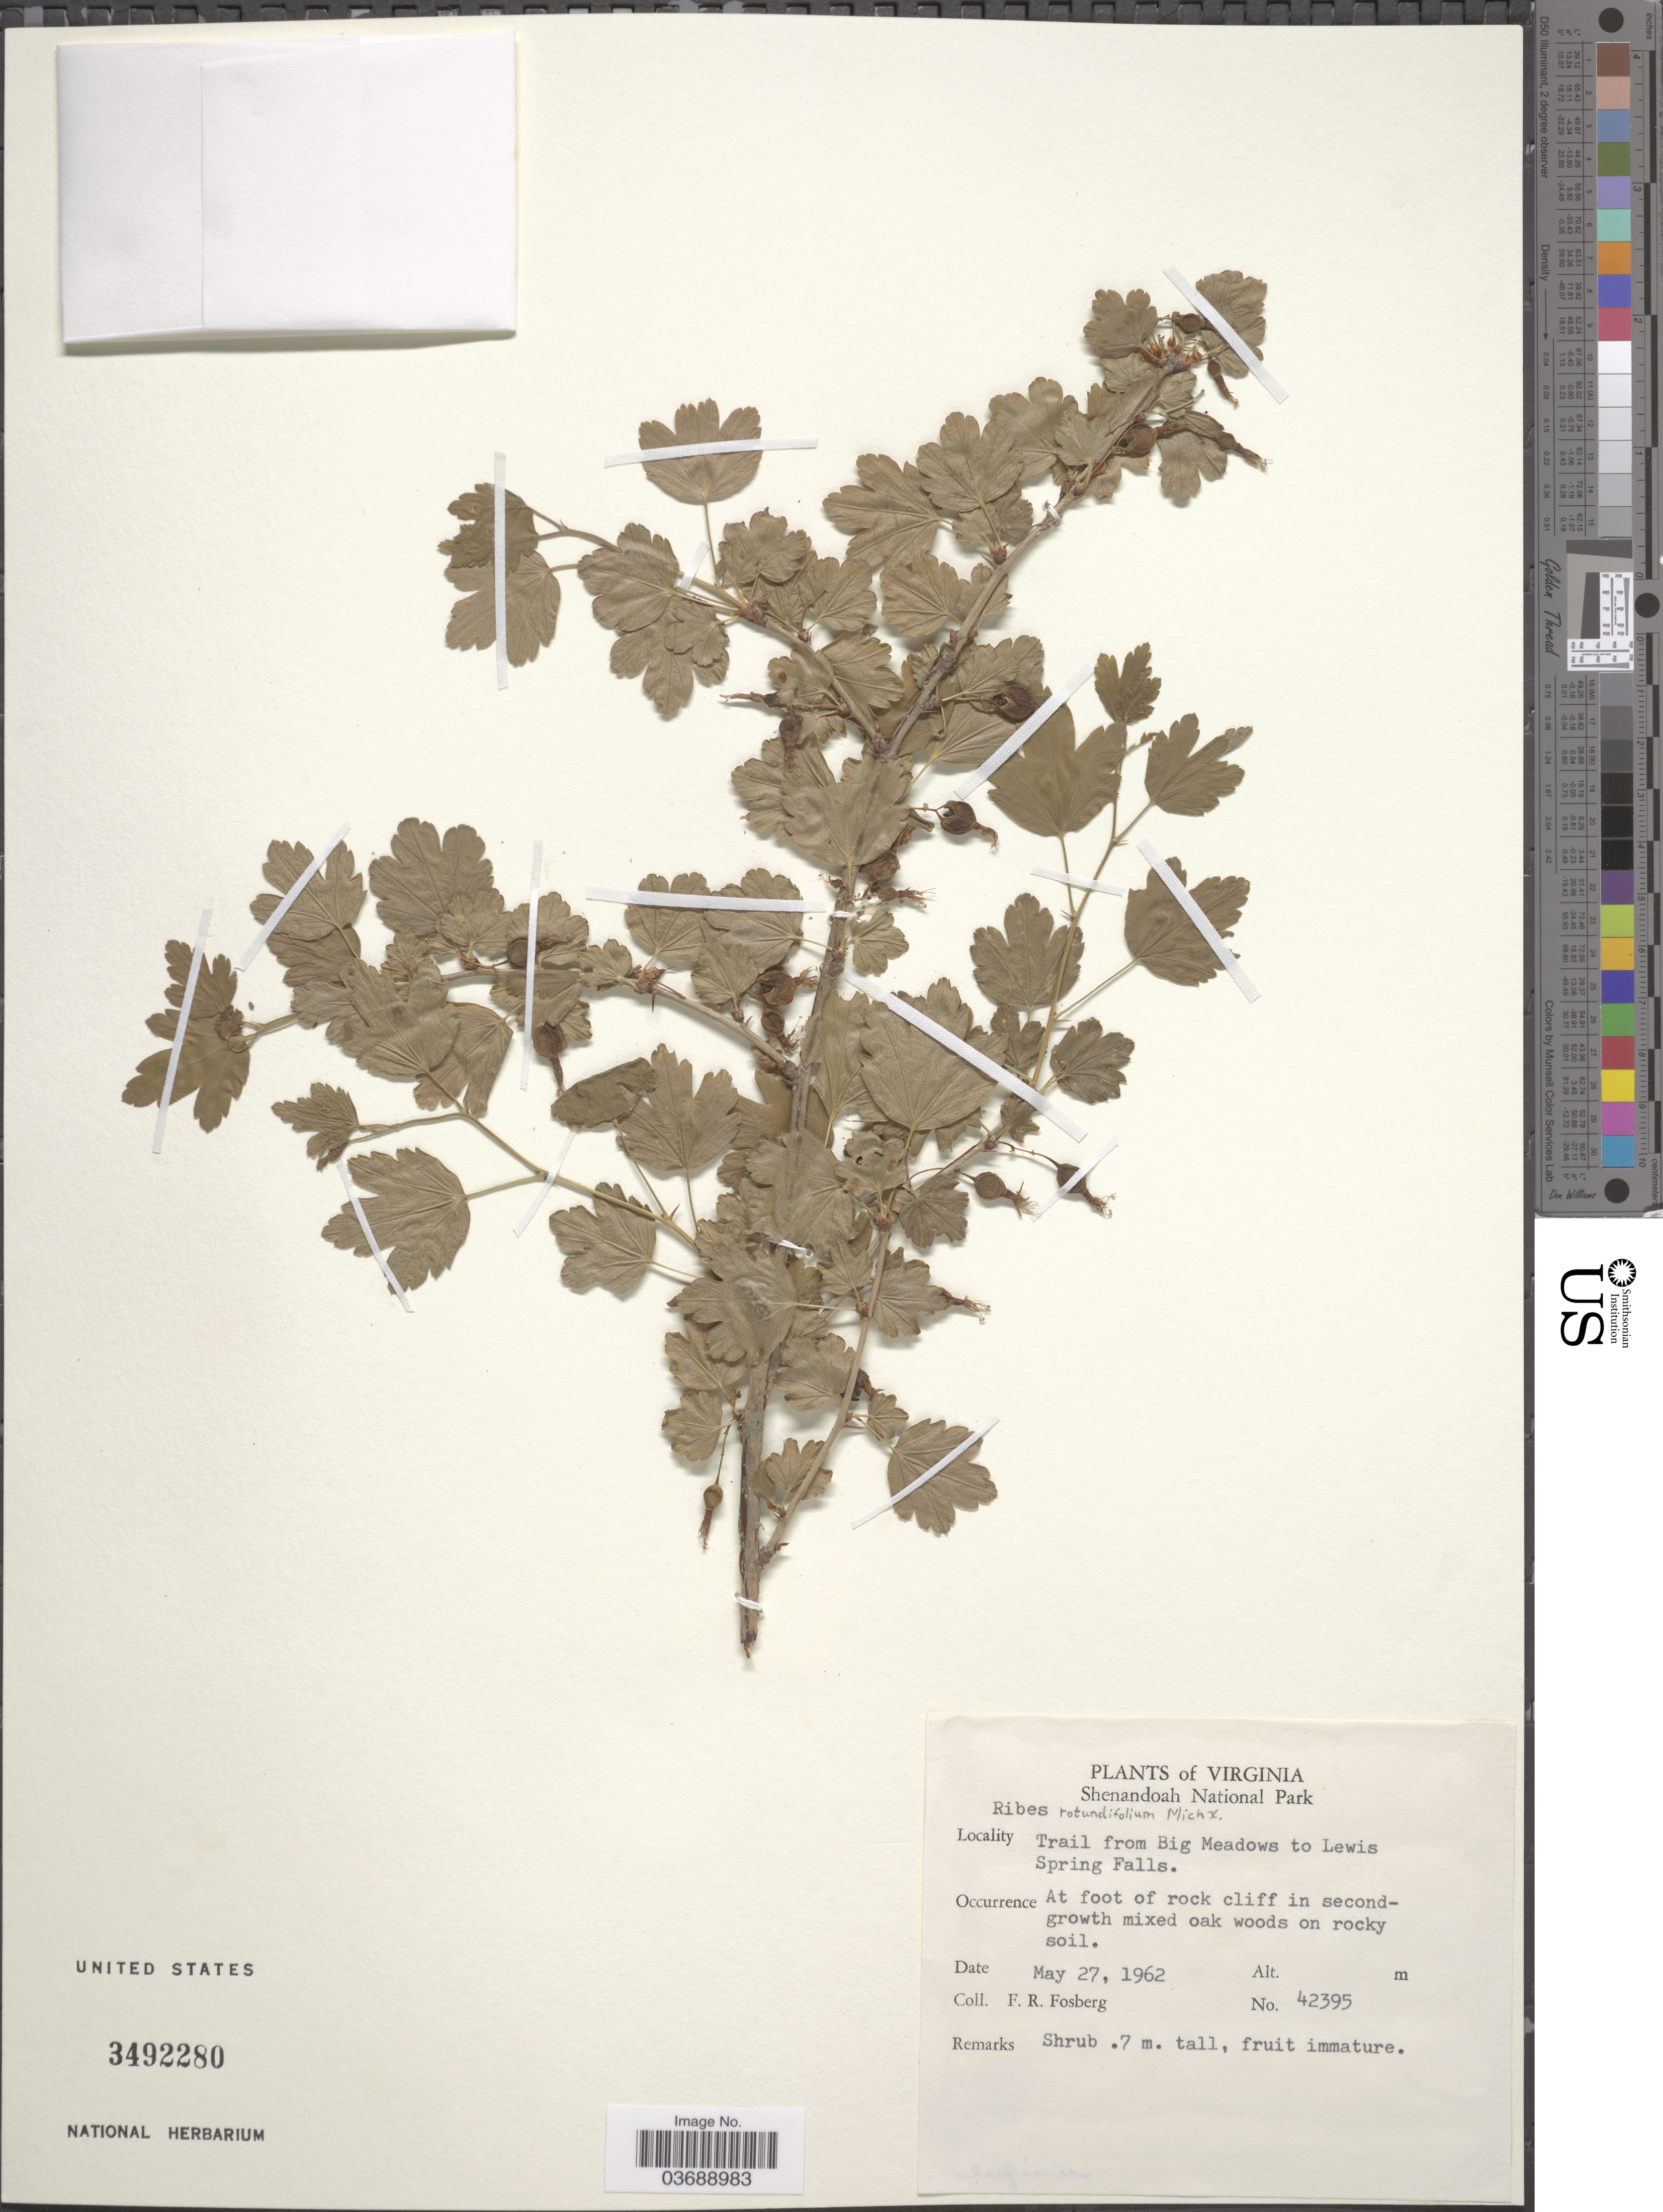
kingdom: Plantae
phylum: Tracheophyta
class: Magnoliopsida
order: Saxifragales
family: Grossulariaceae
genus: Ribes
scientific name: Ribes rotundifolium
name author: Michx.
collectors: F. R. Fosberg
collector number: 42395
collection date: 1962-05-27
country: United States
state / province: Virginia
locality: Shenandoah National Park. Trail from Big Meadows to Lewis Spring Falls. At foot of rock cliff in second-growth mixed oak woods.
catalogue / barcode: US 3492280